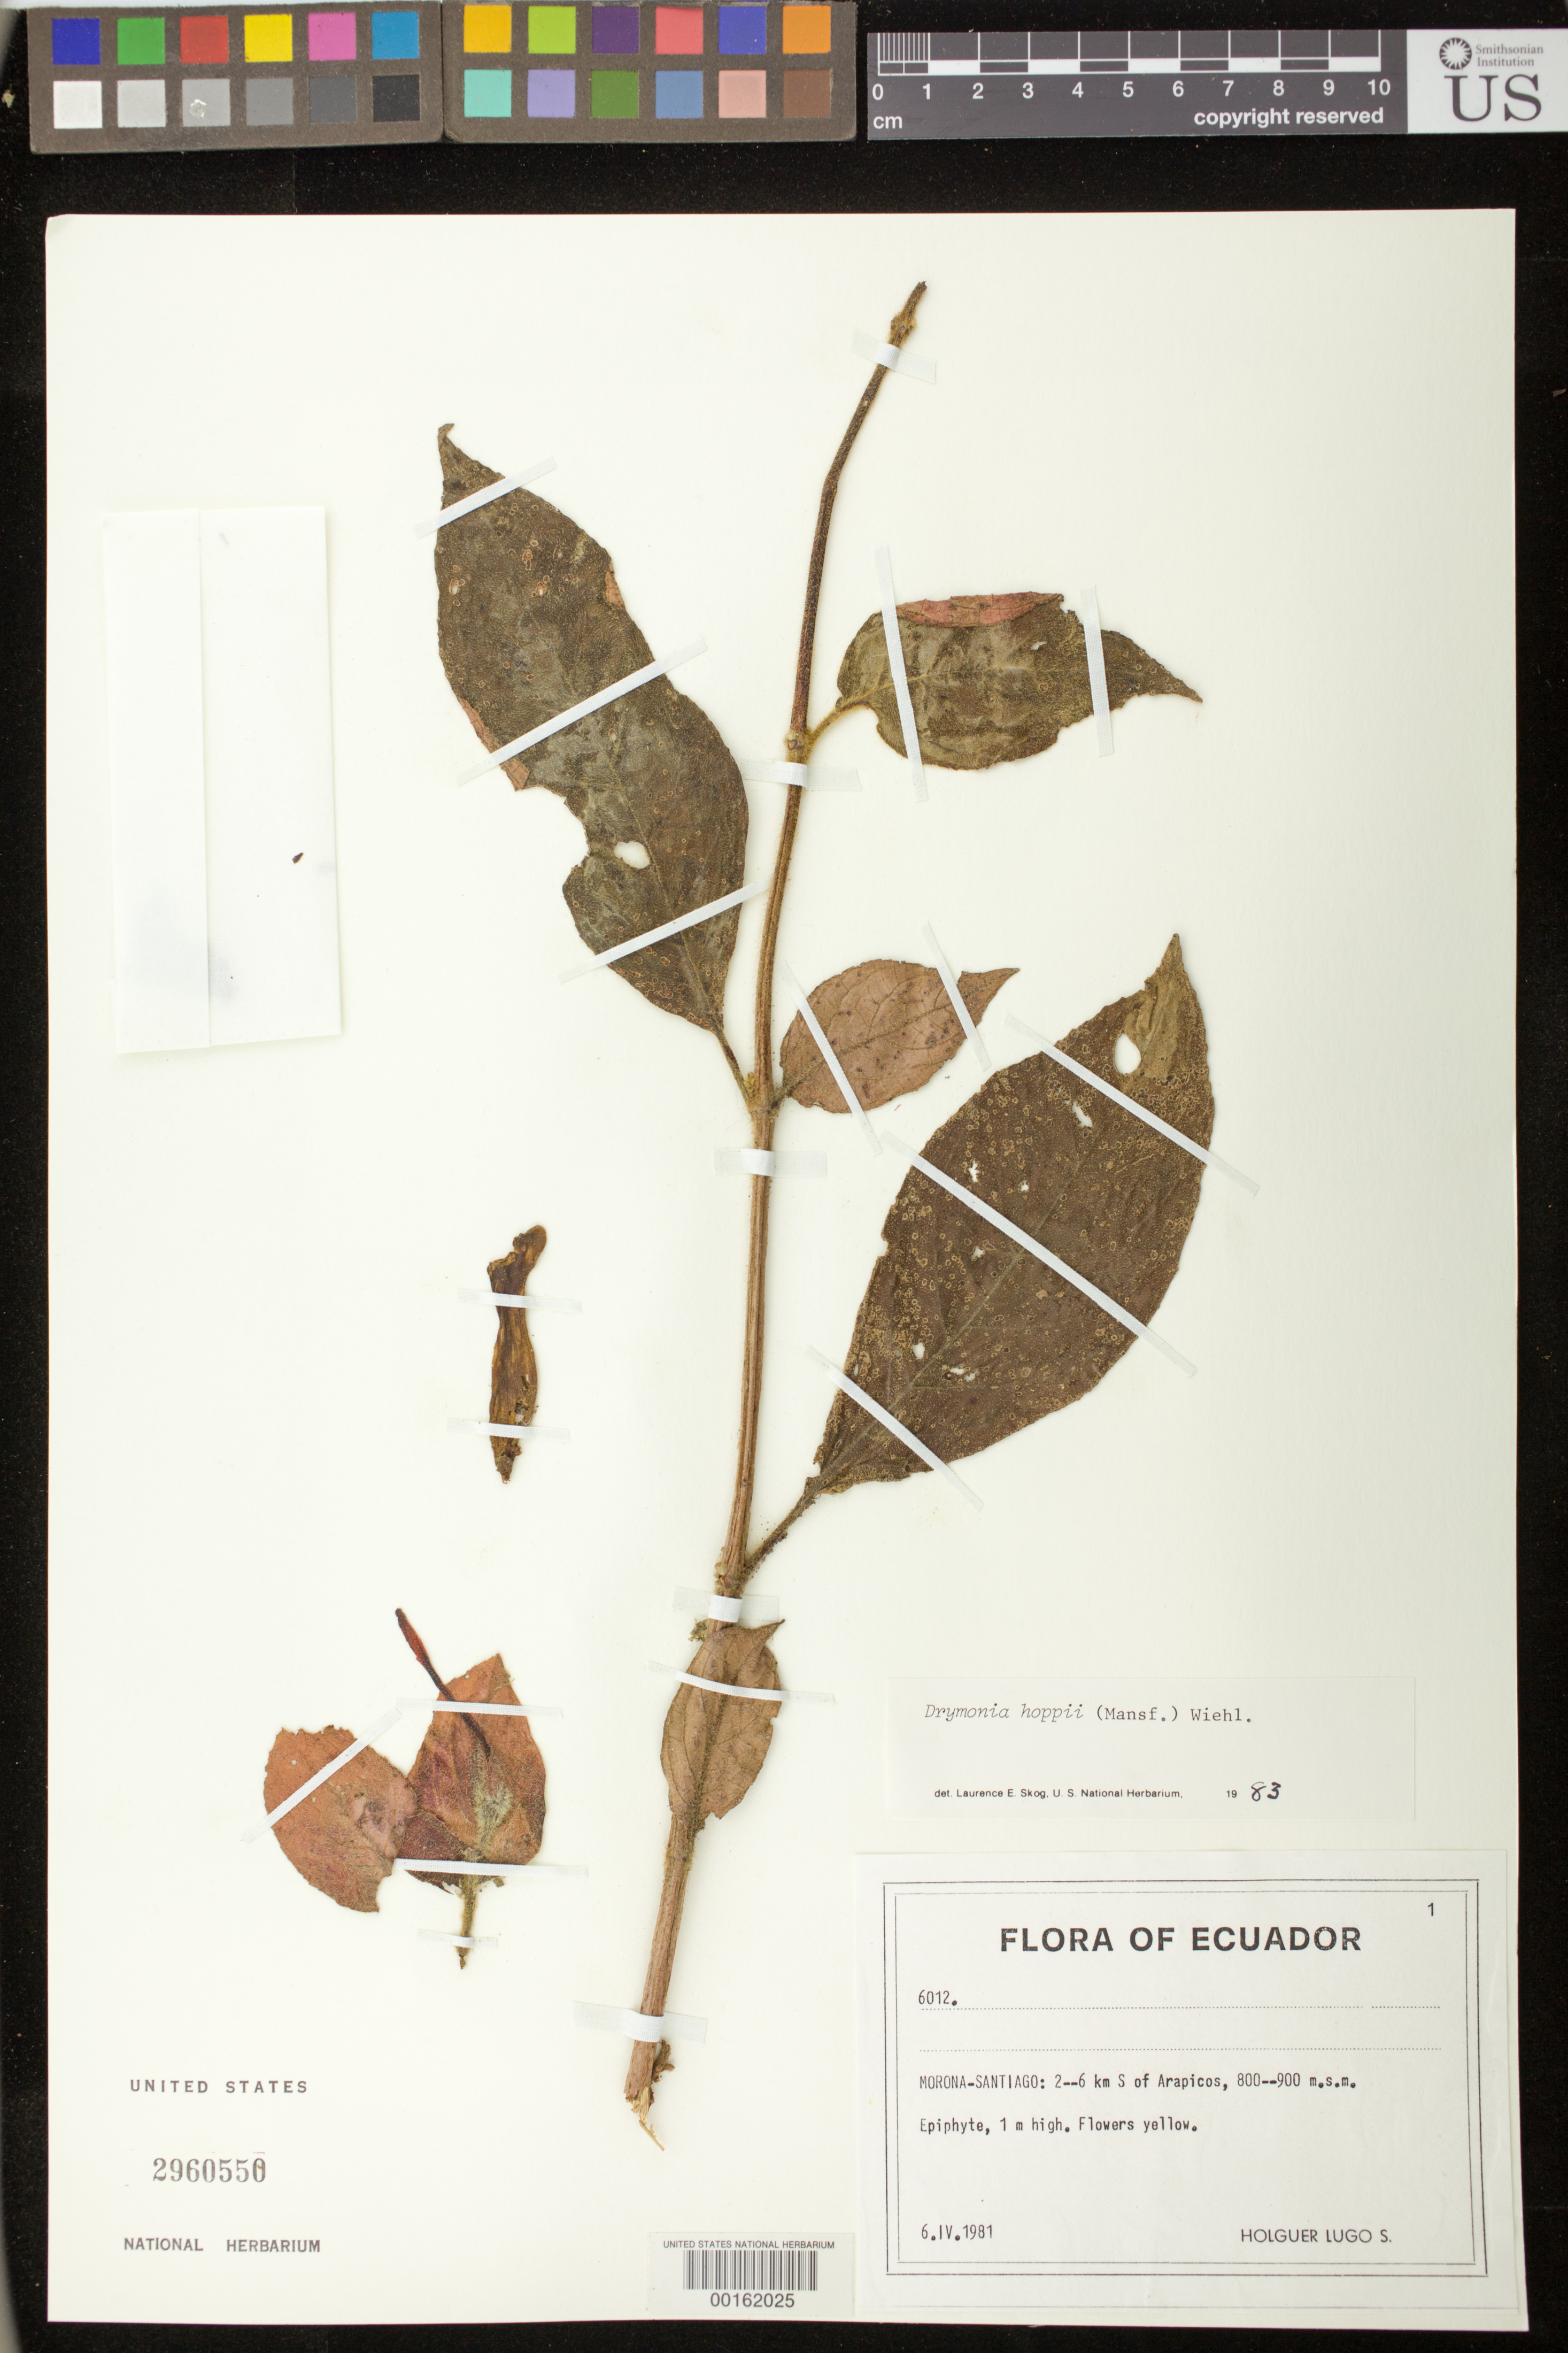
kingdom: Plantae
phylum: Tracheophyta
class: Magnoliopsida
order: Lamiales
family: Gesneriaceae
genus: Drymonia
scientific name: Drymonia hoppii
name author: (Mansf.) Wiehler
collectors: H. Lugo S.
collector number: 6012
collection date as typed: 06 Apr 1981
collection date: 1981-04-06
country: Ecuador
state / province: Morona-Santiago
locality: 2-6 km S of Arapicos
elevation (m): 800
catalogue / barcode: US 2960550